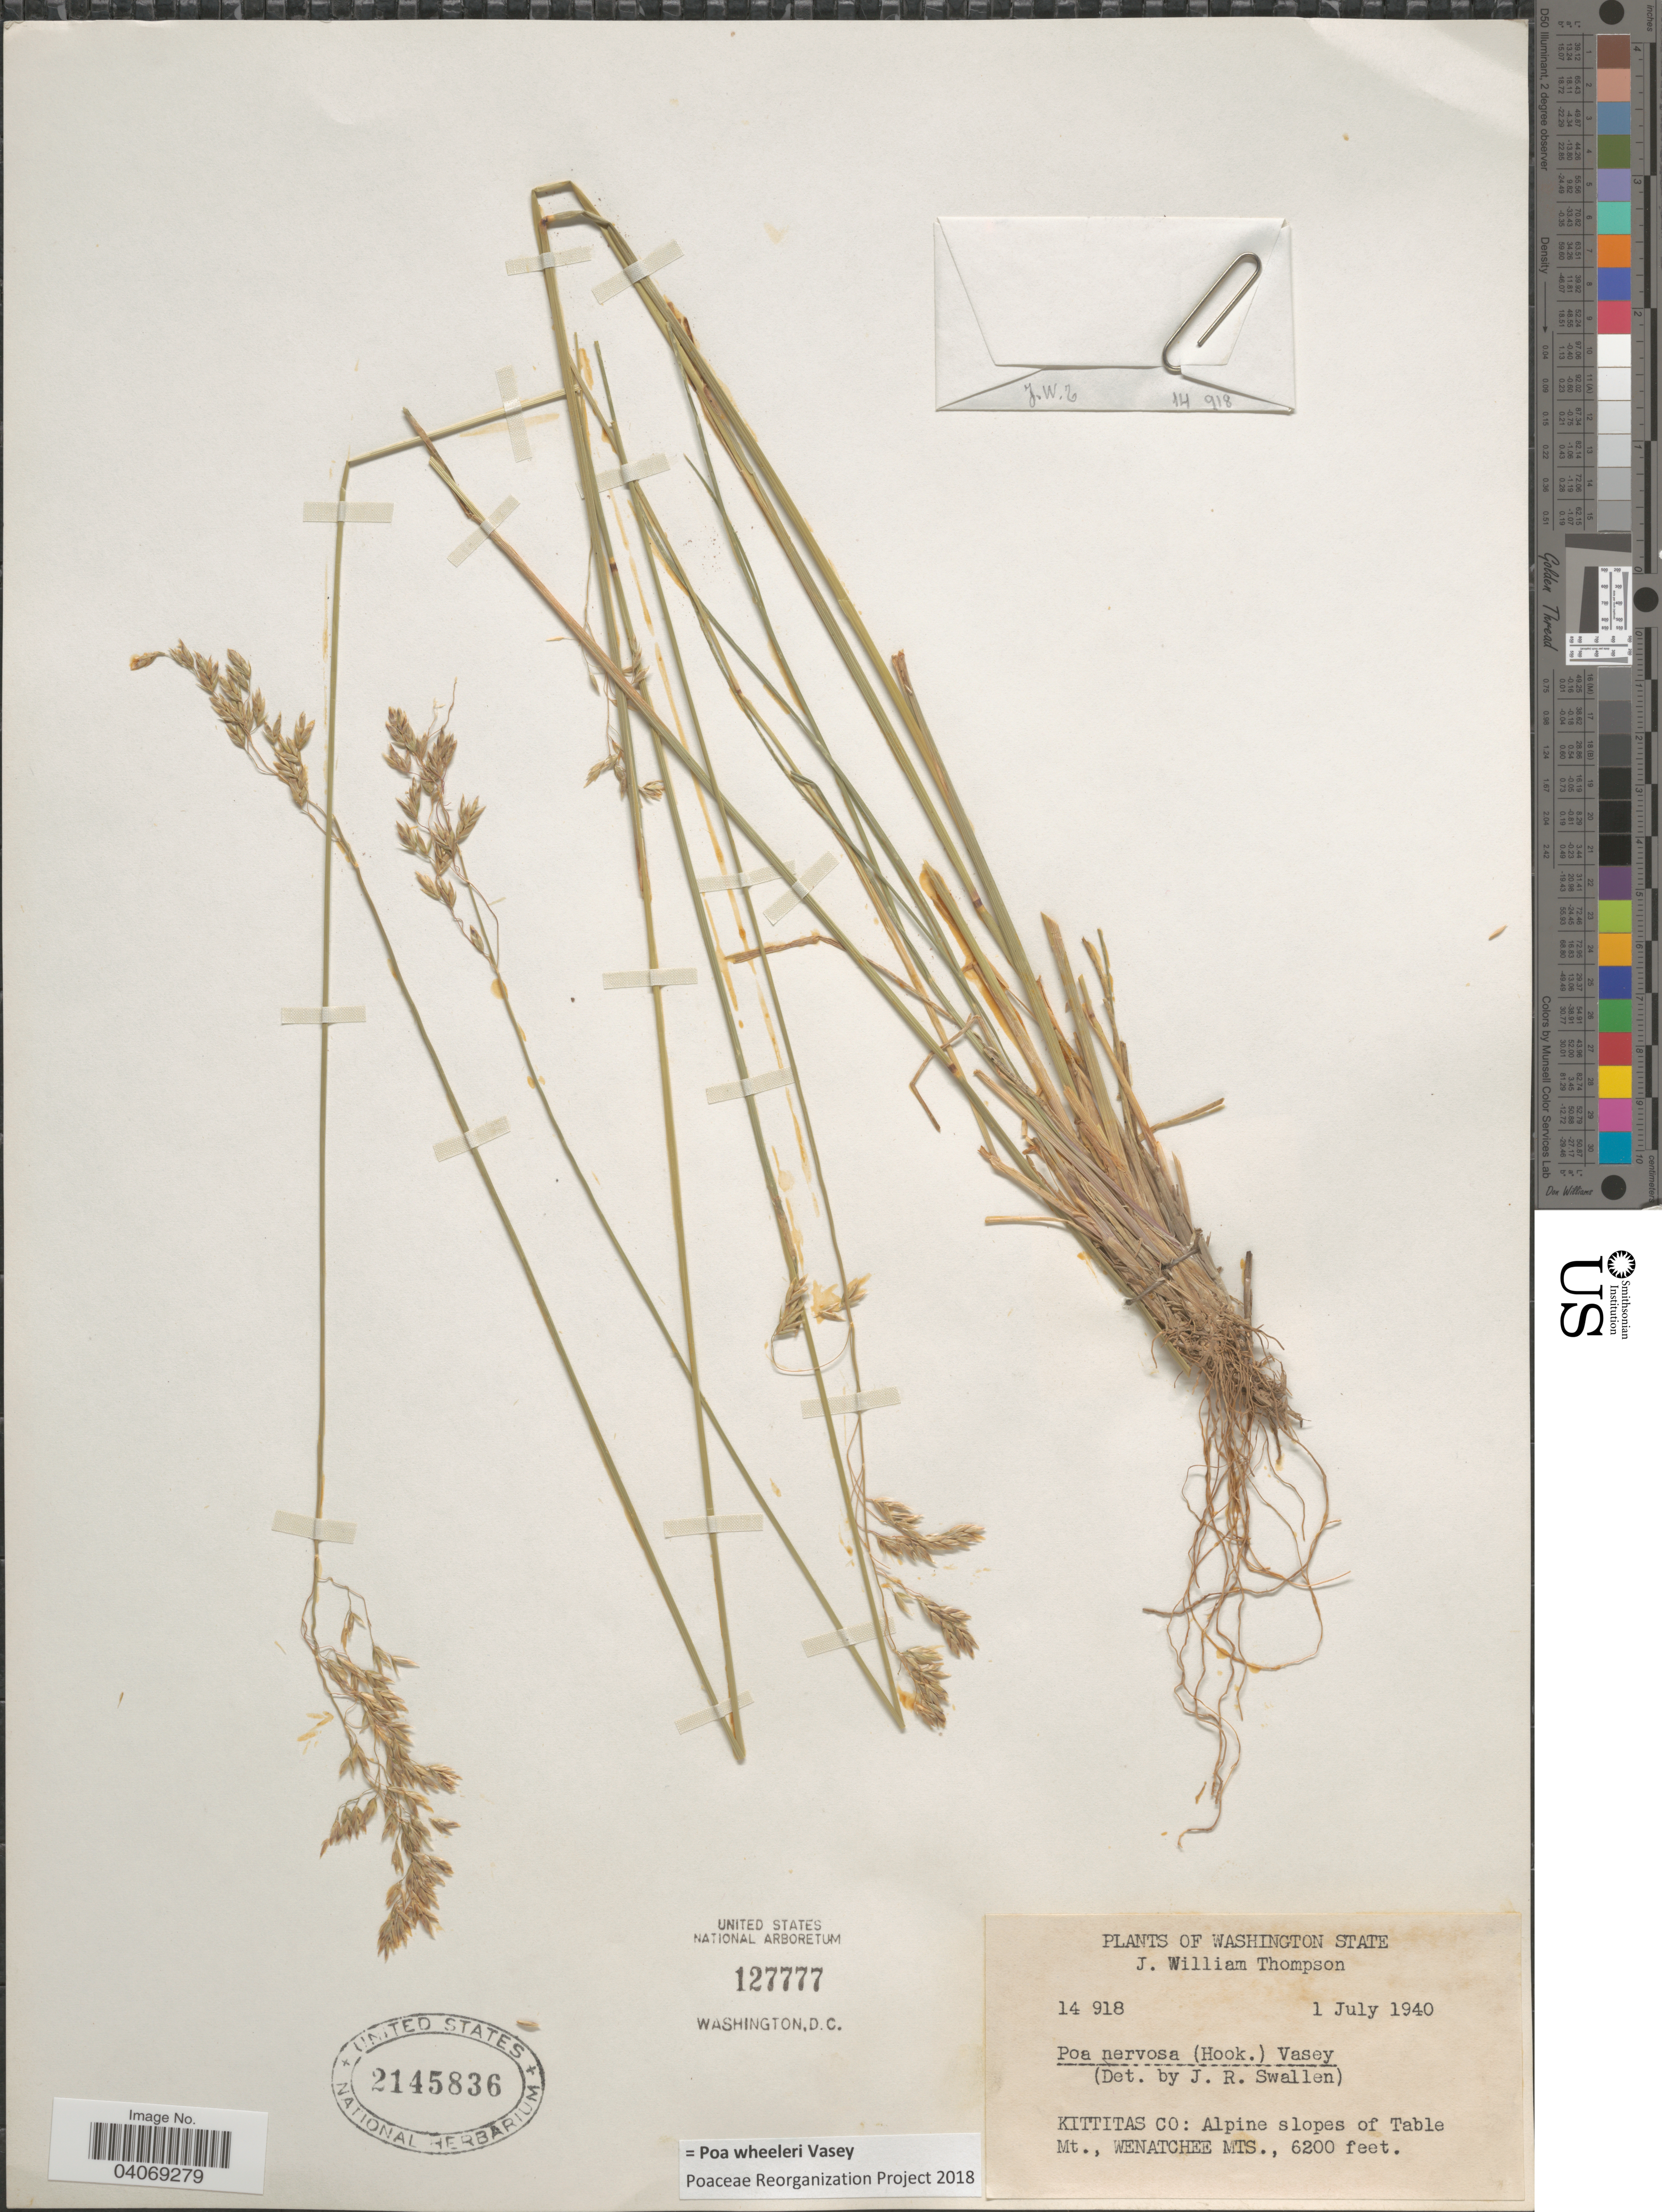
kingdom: Plantae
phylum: Tracheophyta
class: Liliopsida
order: Poales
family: Poaceae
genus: Poa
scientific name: Poa wheeleri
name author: Vasey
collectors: J. W. Thompson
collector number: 14918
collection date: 1940-07-01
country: United States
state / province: Washington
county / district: Kittitas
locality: Kittitas Co: Alpine slopes of Table Mt., Wenatchee Mts.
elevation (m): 1890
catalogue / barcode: US 2145836